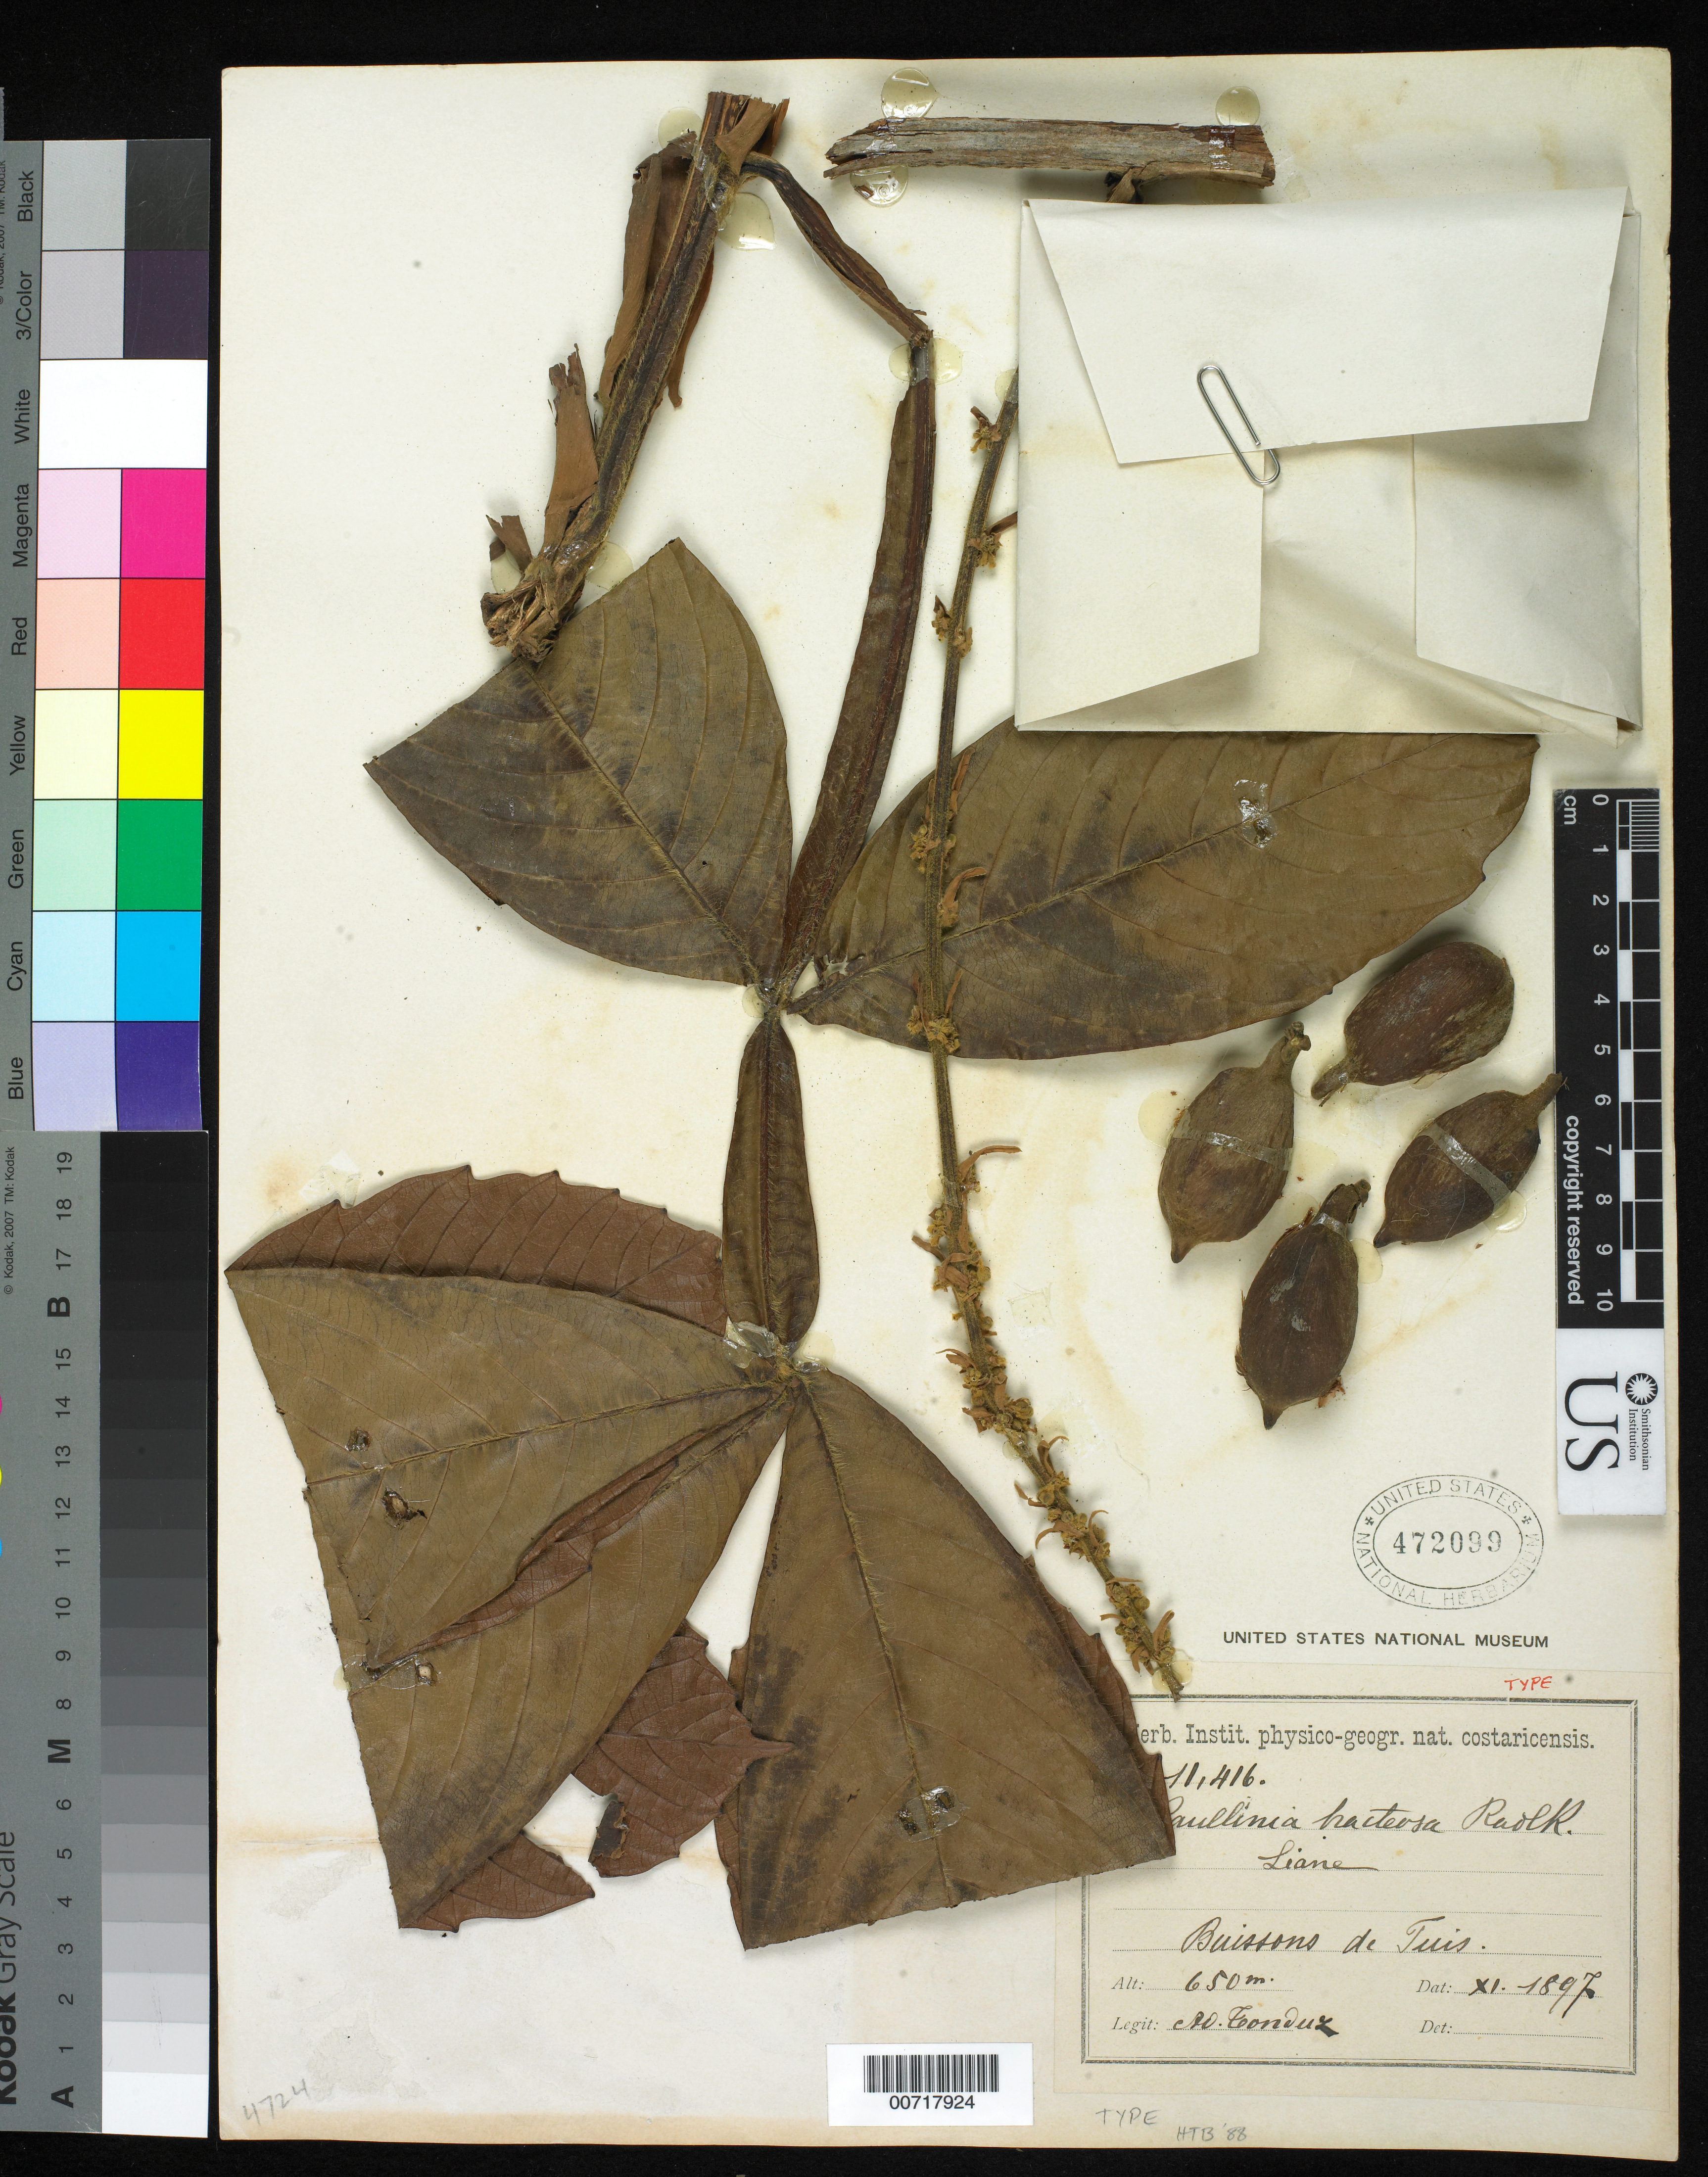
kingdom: Plantae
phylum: Tracheophyta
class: Magnoliopsida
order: Sapindales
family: Sapindaceae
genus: Paullinia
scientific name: Paullinia bracteosa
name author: Radlk.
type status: Isotype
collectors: A. Tonduz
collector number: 11416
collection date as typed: Nov 1897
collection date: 1897-11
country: Costa Rica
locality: Buissons de Tuis.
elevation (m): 650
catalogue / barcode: US 472099